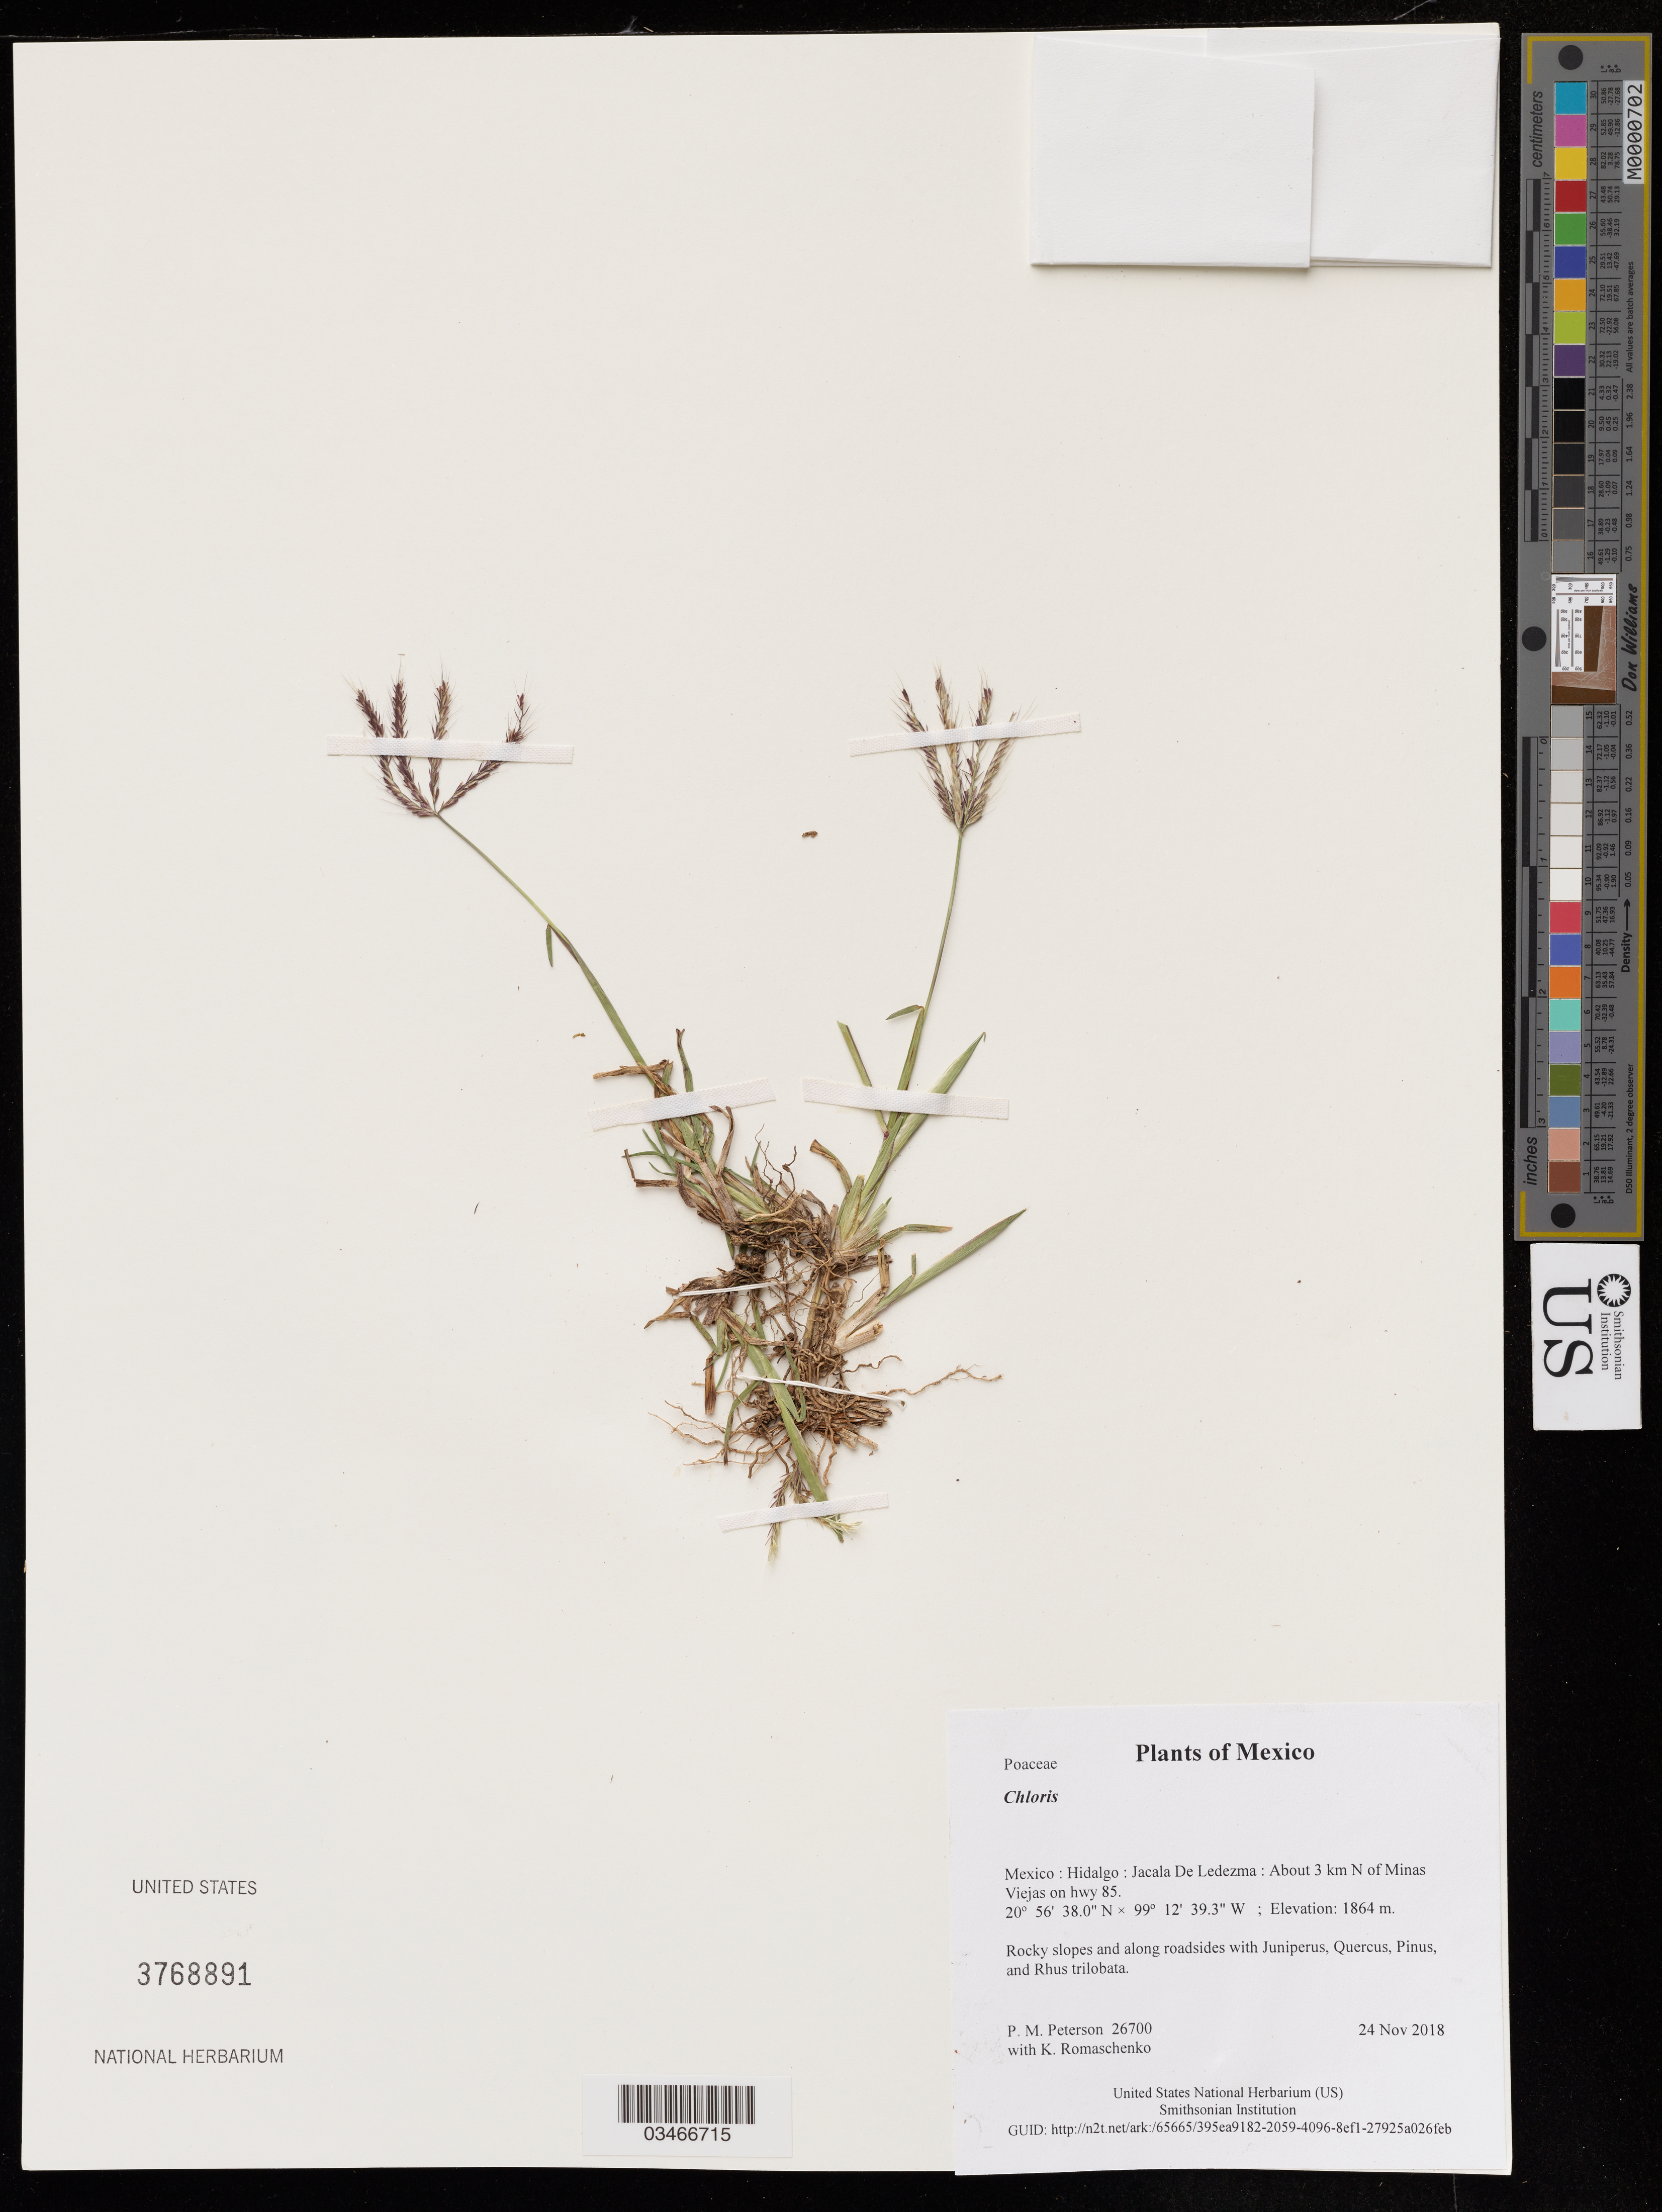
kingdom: Plantae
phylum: Tracheophyta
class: Liliopsida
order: Poales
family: Poaceae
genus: Chloris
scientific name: Chloris sp.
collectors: P. M. Peterson & K. Romaschenko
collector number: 26700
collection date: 2018-11-24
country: Mexico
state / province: Hidalgo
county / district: Jacala De Ledezma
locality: About 3 km N of Minas Viejas on hwy 85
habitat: Rocky slopes and along roadsides with Juniperus, Quercus, Pinus, and Rhus trilobata.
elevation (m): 1864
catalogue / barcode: US 3768891